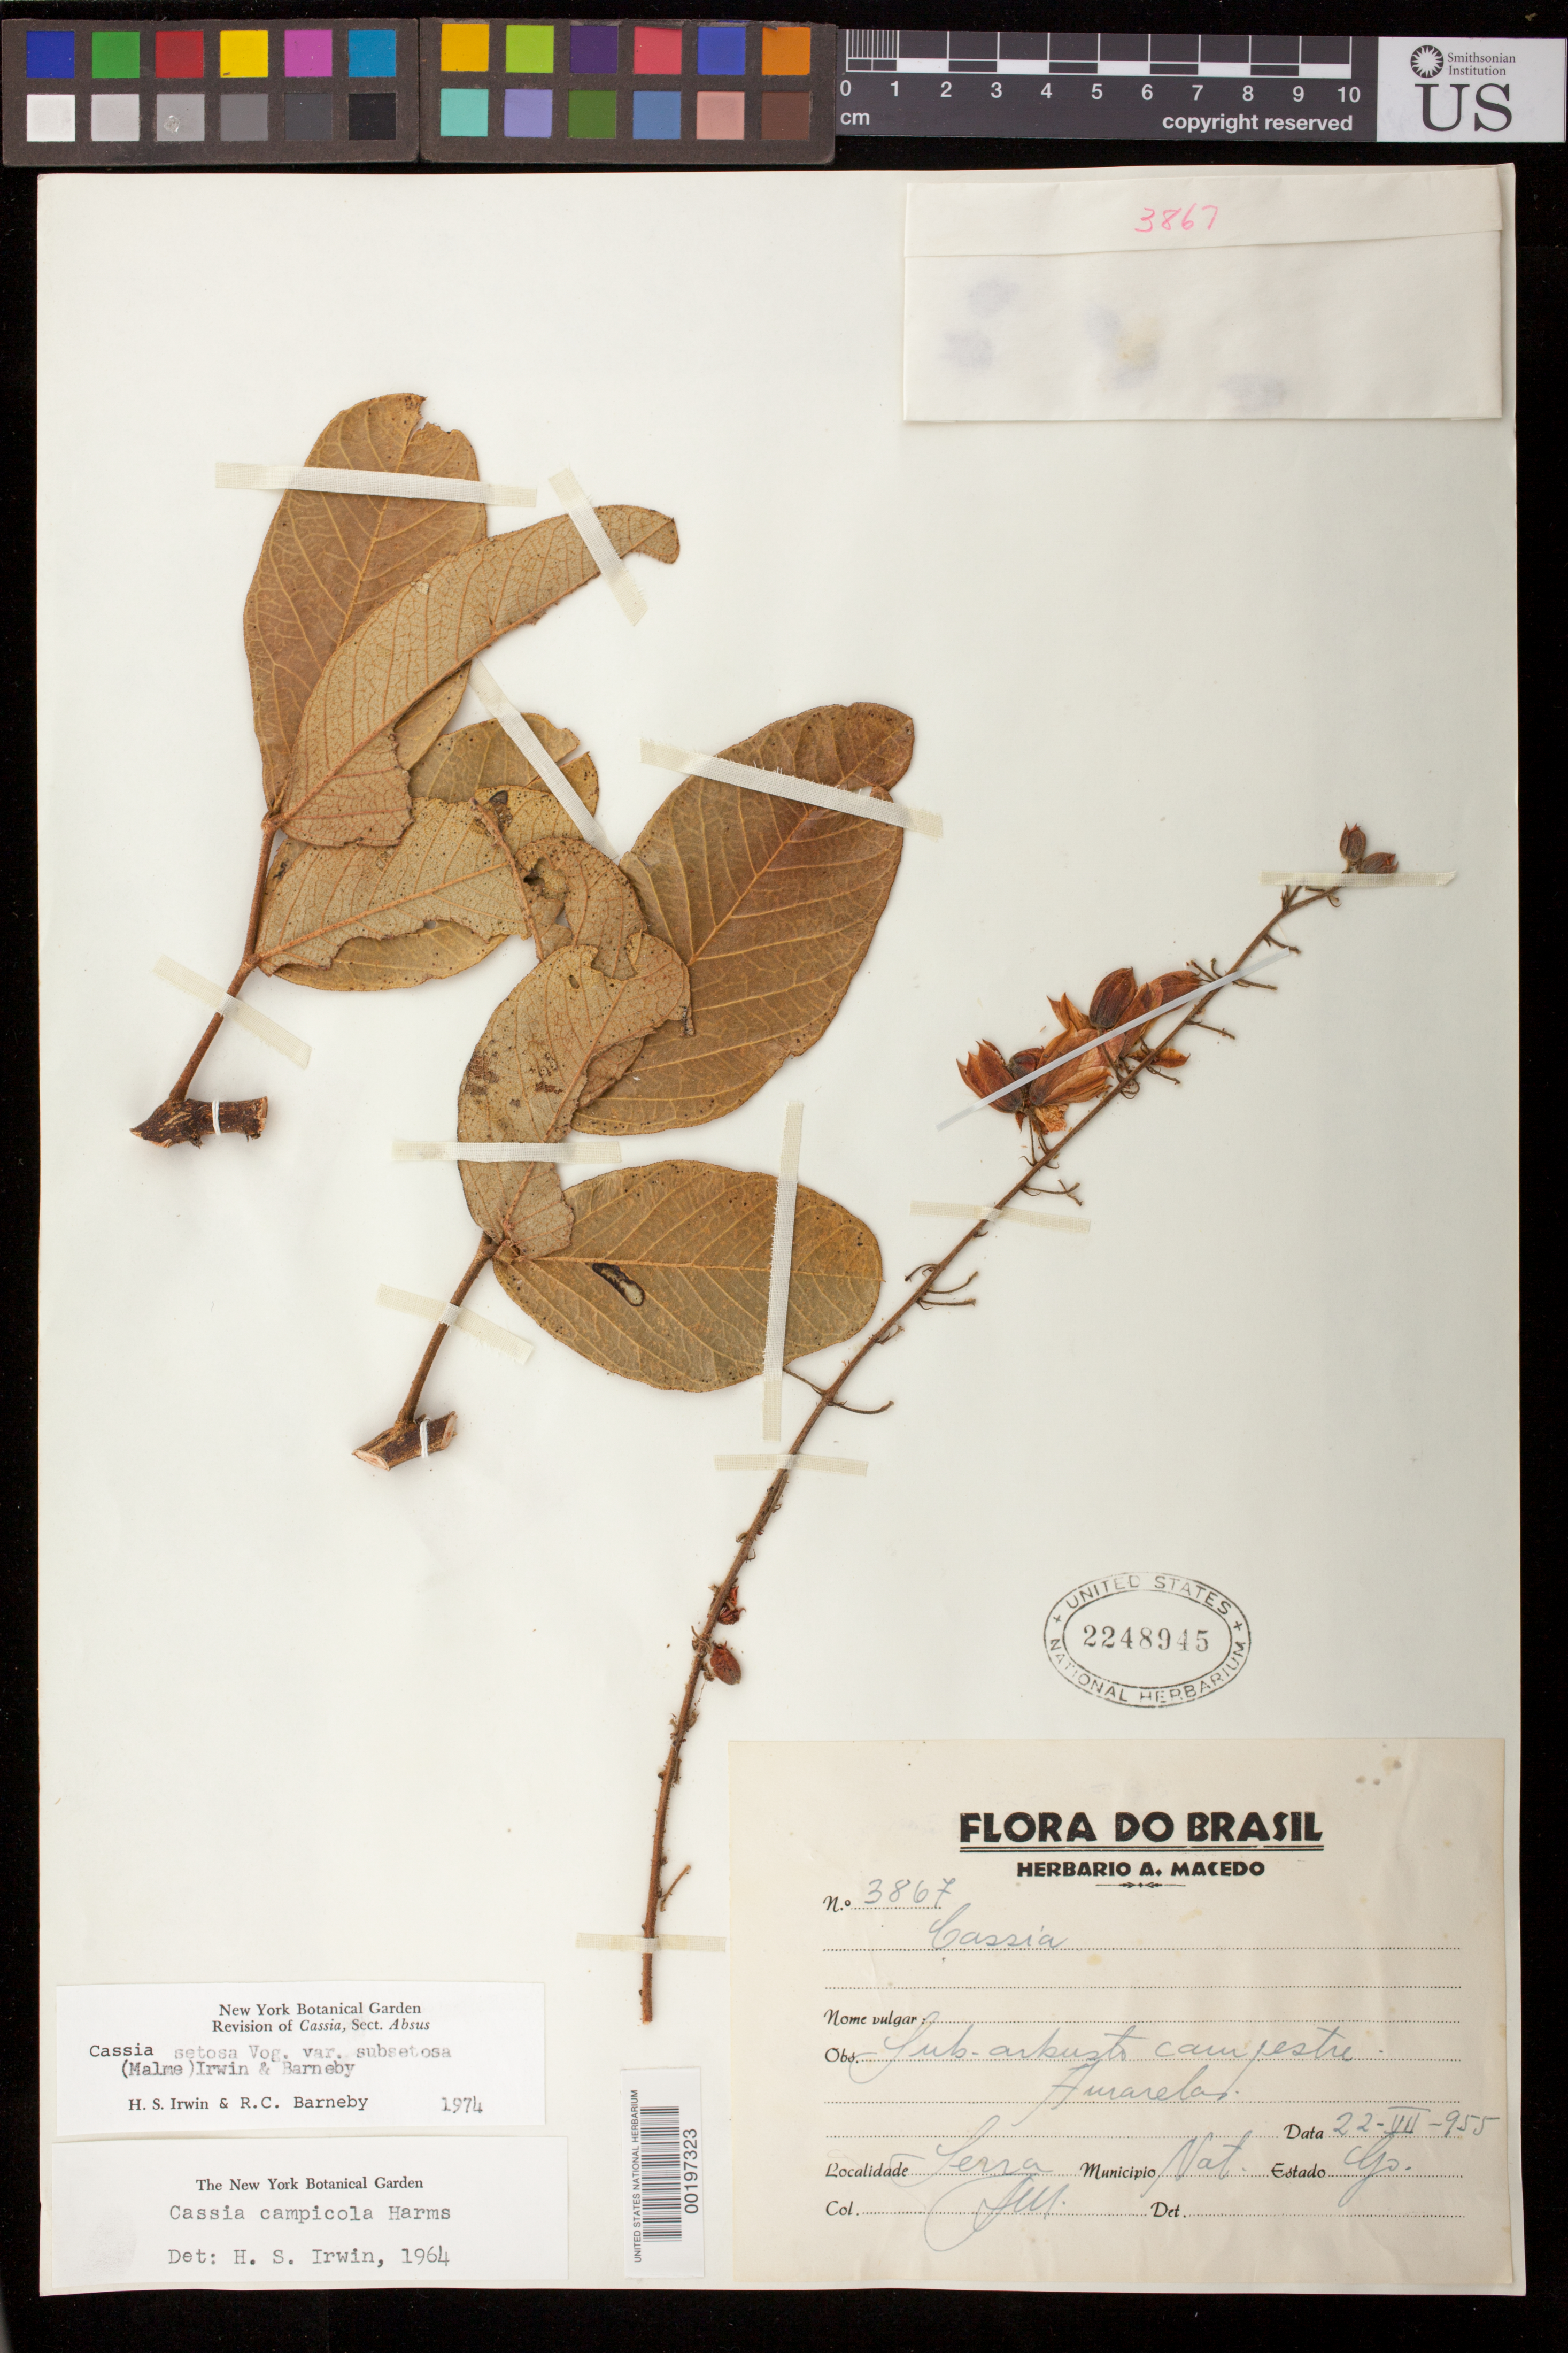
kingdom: Plantae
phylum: Tracheophyta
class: Magnoliopsida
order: Fabales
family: Fabaceae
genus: Chamaecrista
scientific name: Chamaecrista setosa var. setosa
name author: (Vogel) H.S. Irwin & Barneby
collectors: A. Macedo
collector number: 3867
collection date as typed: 22 Jul 1955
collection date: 1955-07-22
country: Brazil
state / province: Goiás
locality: Serra, Municipio Nat.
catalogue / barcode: US 2248945